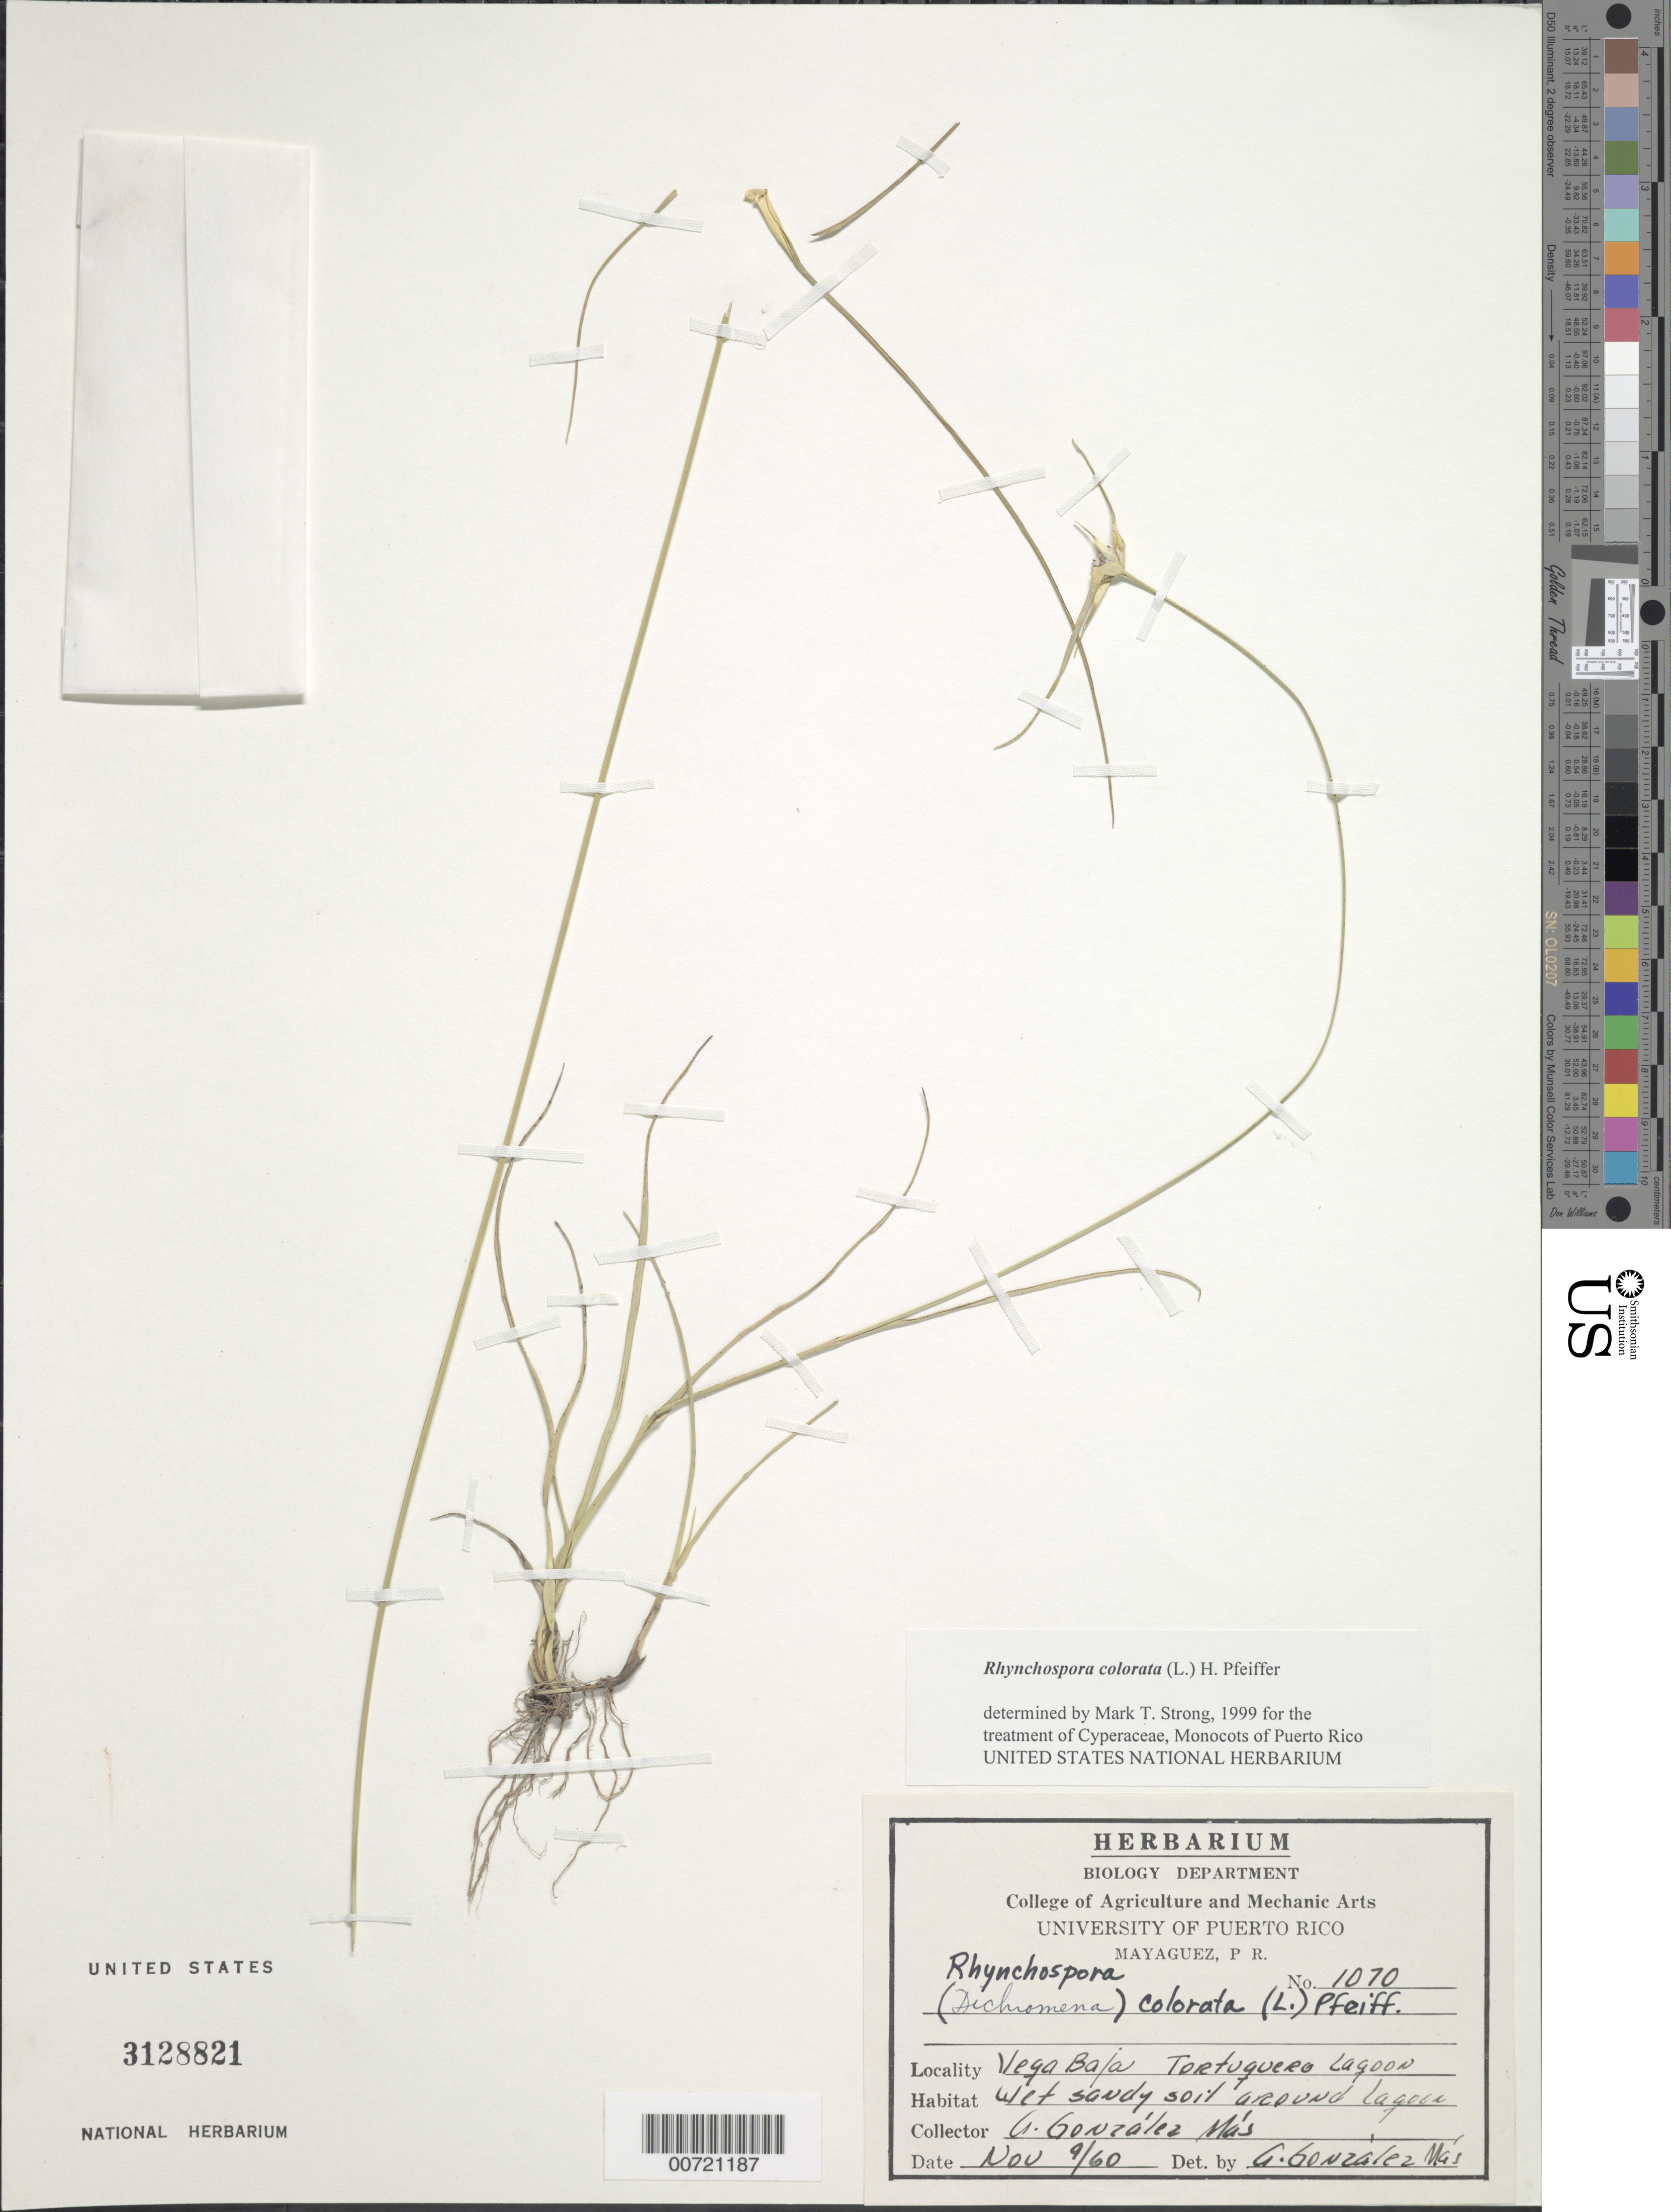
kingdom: Plantae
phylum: Tracheophyta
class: Liliopsida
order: Poales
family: Cyperaceae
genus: Rhynchospora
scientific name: Rhynchospora colorata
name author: (L.) H. Pfeiff.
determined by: Strong, M. T., (US), Smithsonian Institution - National Museum of Natural History (UNITED STATES)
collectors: A. González Más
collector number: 1070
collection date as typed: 09 Nov 1960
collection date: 1960-11-09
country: Puerto Rico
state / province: Manatí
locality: Vega Baja, Tortuguero Lagoon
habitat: Wet sandy soil around lagoon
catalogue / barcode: US 3128821